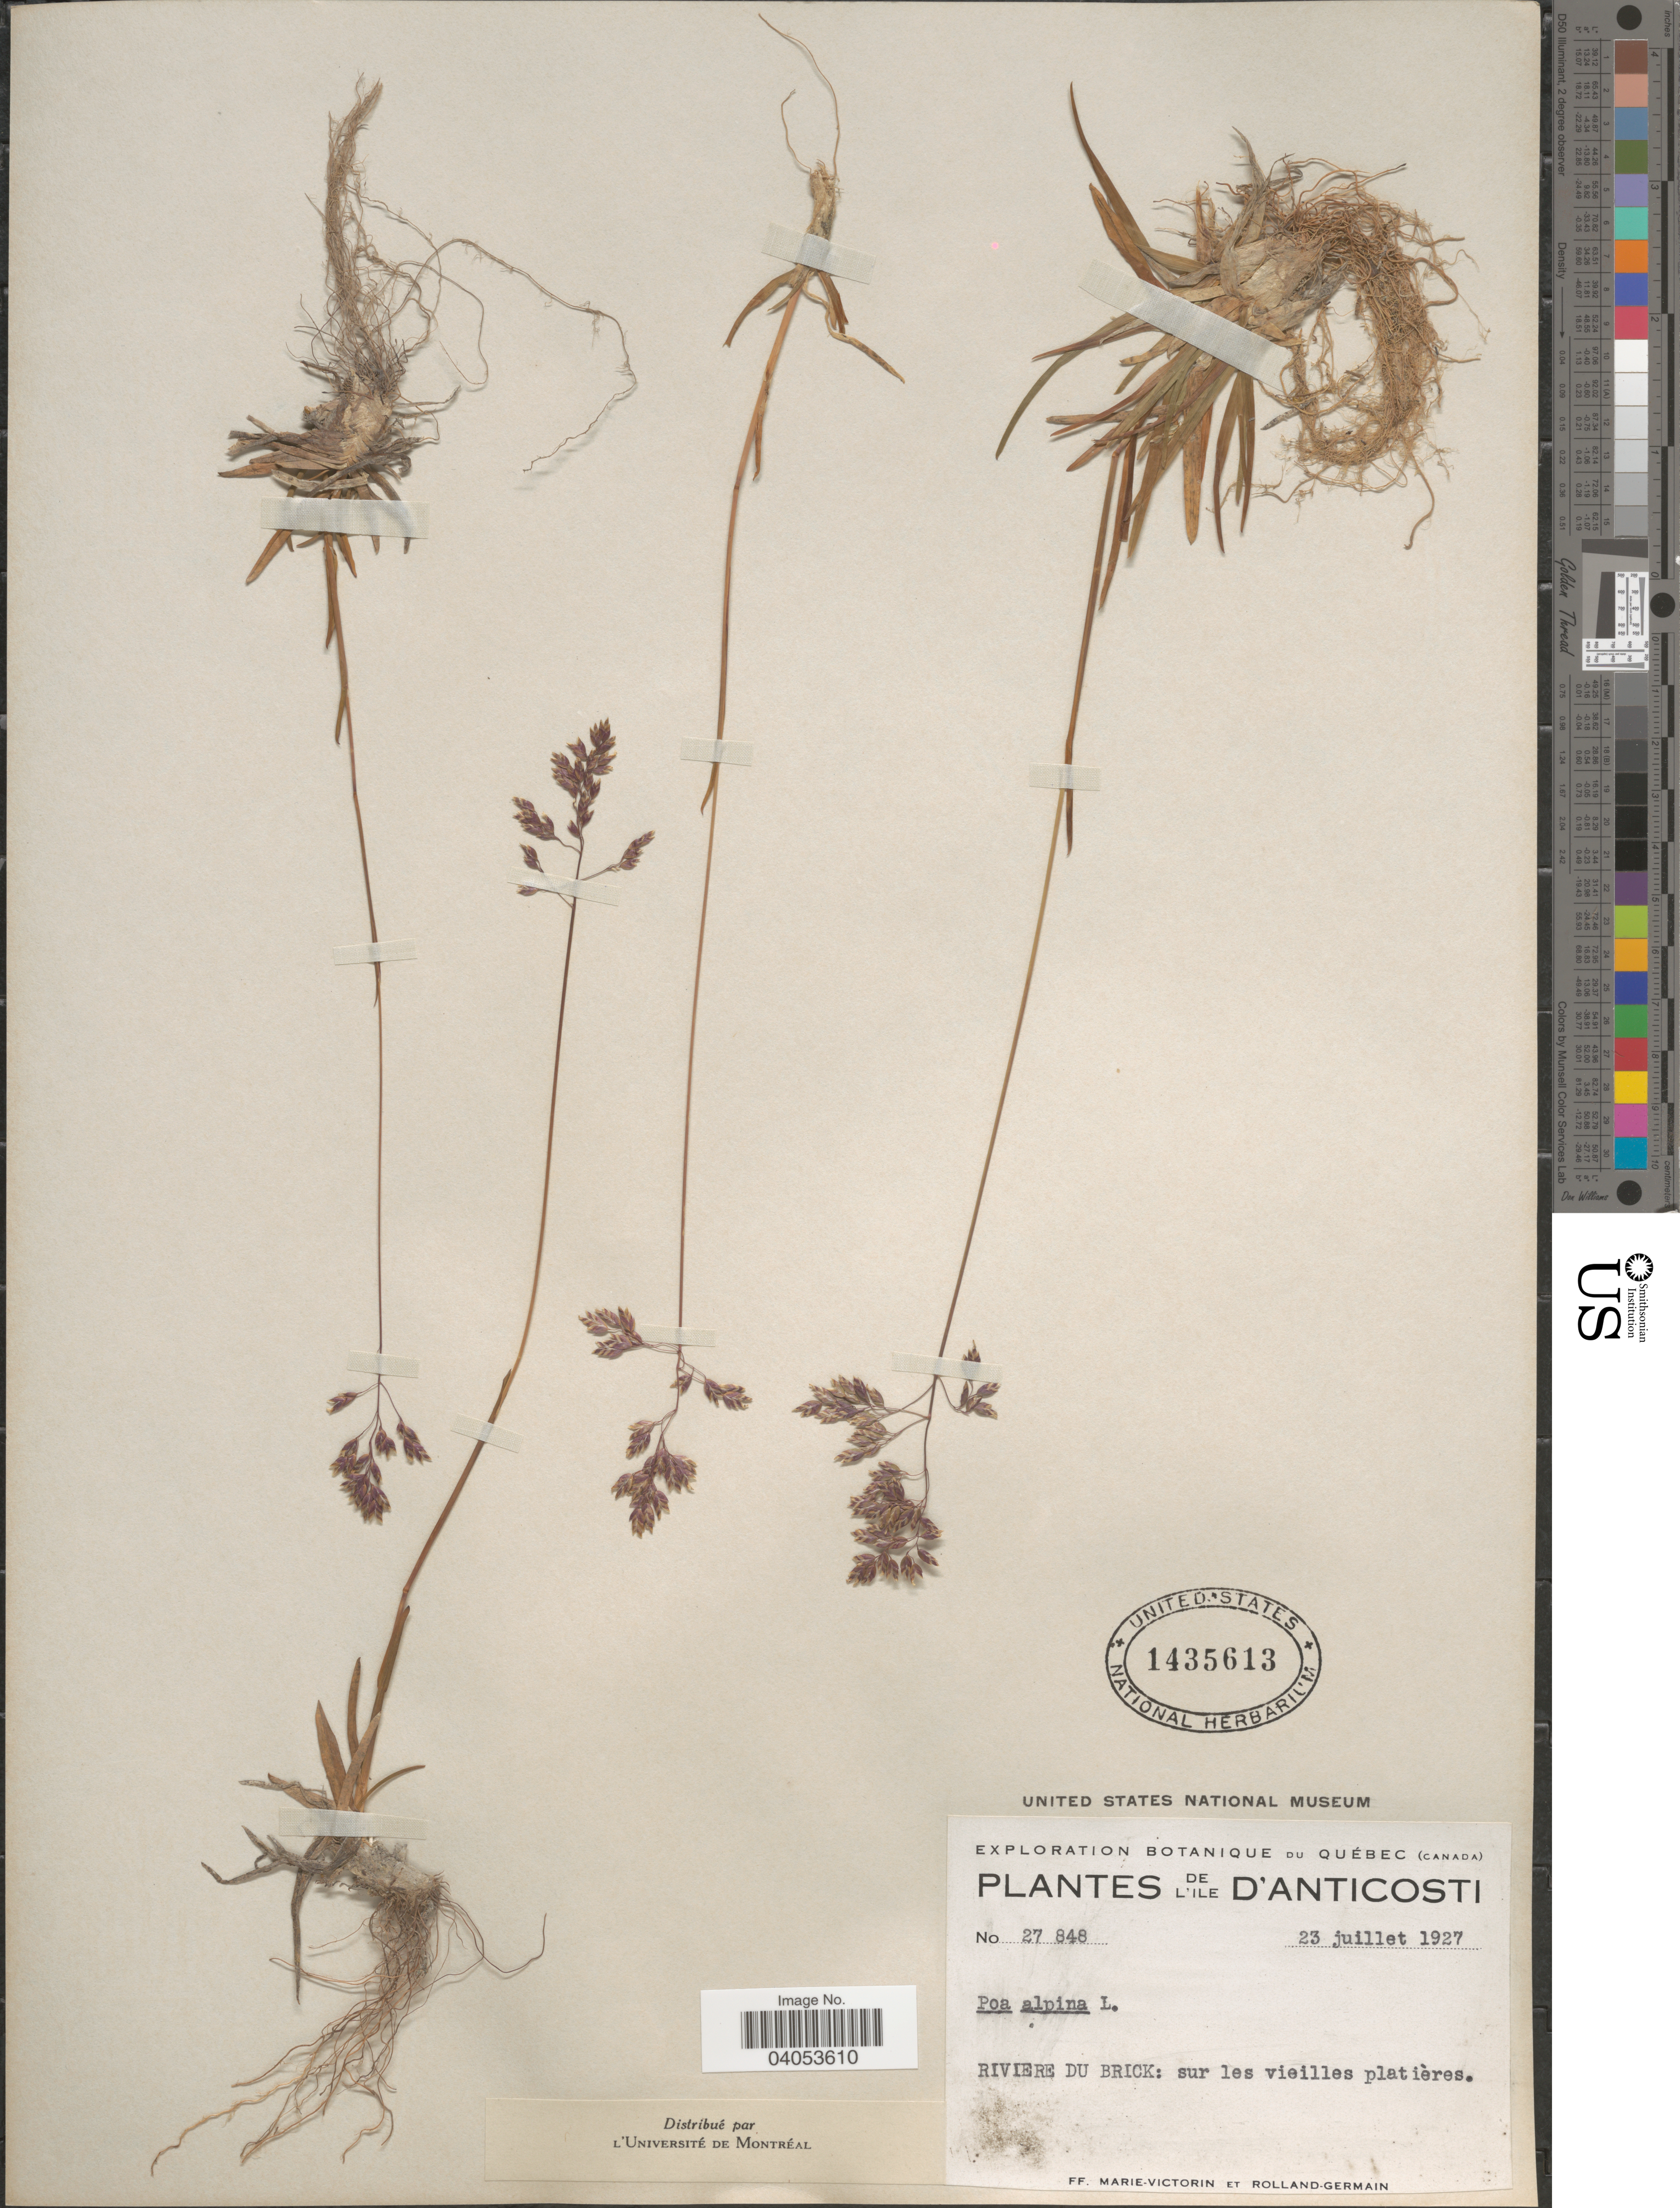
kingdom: Plantae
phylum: Tracheophyta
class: Liliopsida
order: Poales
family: Poaceae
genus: Poa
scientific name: Poa alpina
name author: L.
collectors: F. Marie-Victorin & Rolland-Germain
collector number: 27848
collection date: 1927-07-23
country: Canada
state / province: Quebec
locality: L'Ile D'Anticosti. Riviere du Brick.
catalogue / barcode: US 1435613